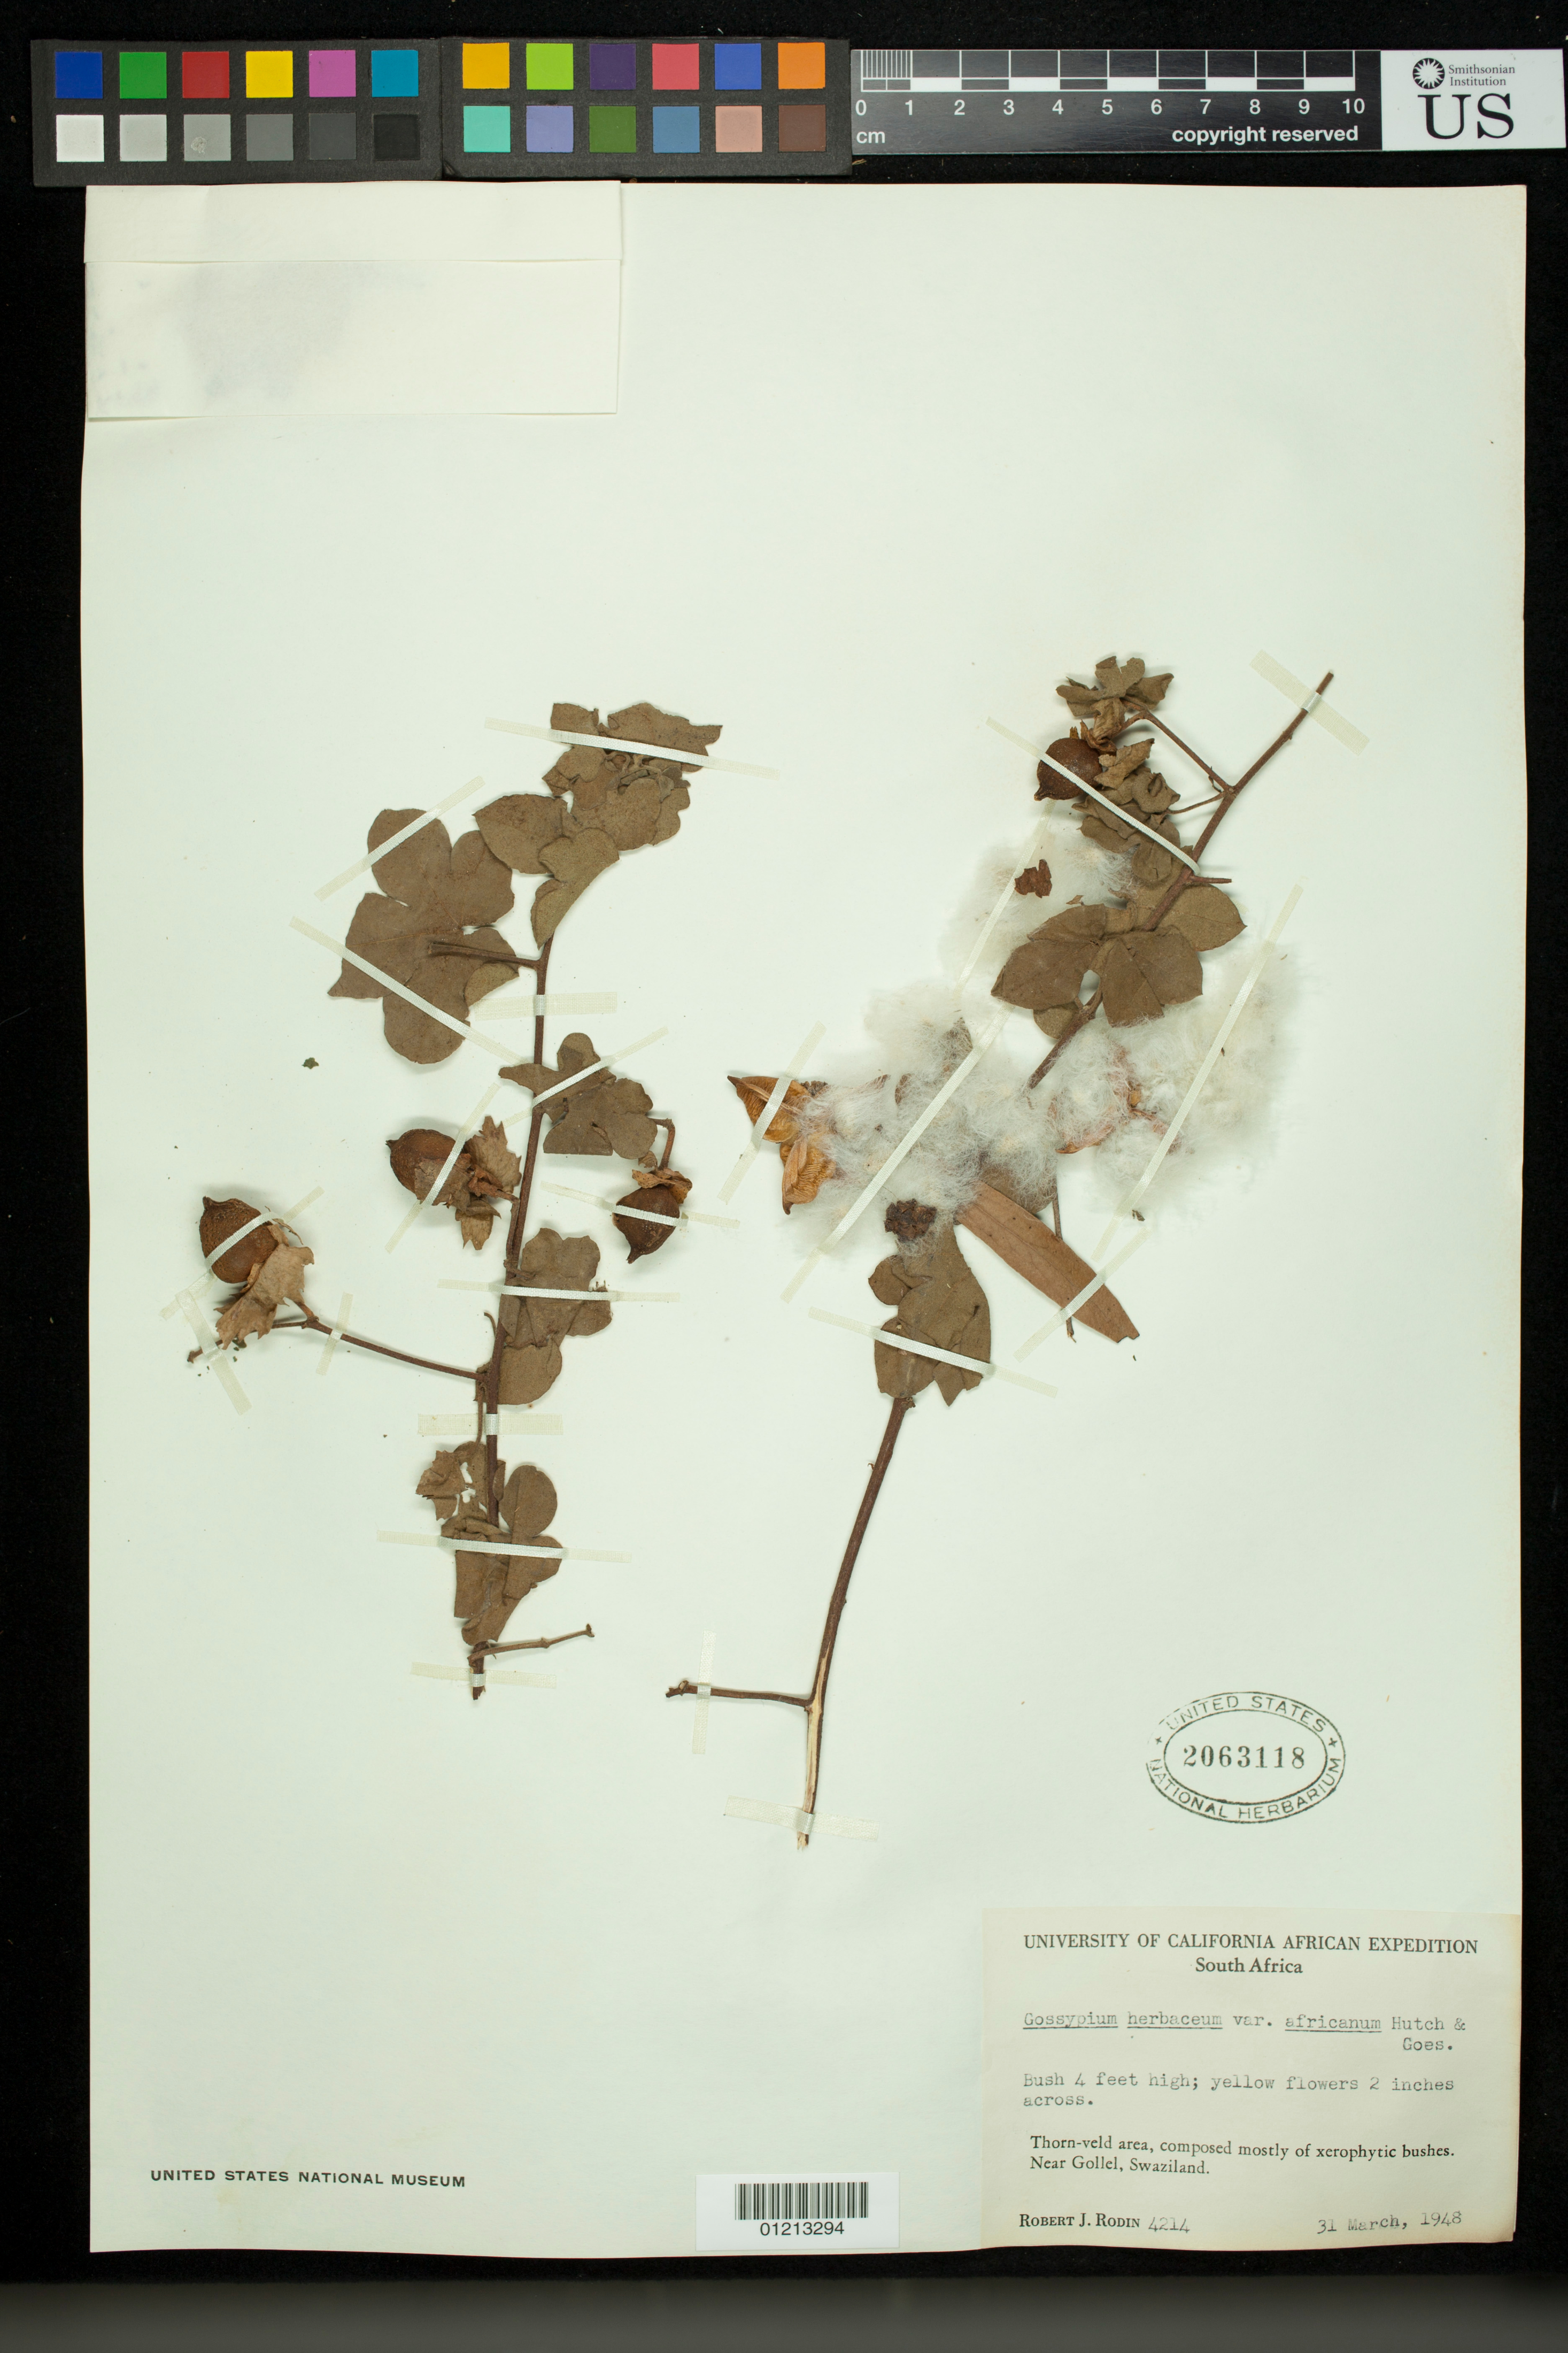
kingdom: Plantae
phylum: Tracheophyta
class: Magnoliopsida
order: Malvales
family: Malvaceae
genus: Gossypium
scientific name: Gossypium herbaceum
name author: L.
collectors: R. J. Rodin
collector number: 4212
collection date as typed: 31 Mar 1948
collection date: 1948-03-31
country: Eswatini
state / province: Shiselweni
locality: Near Gollel, Swaziland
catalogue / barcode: US 2063118